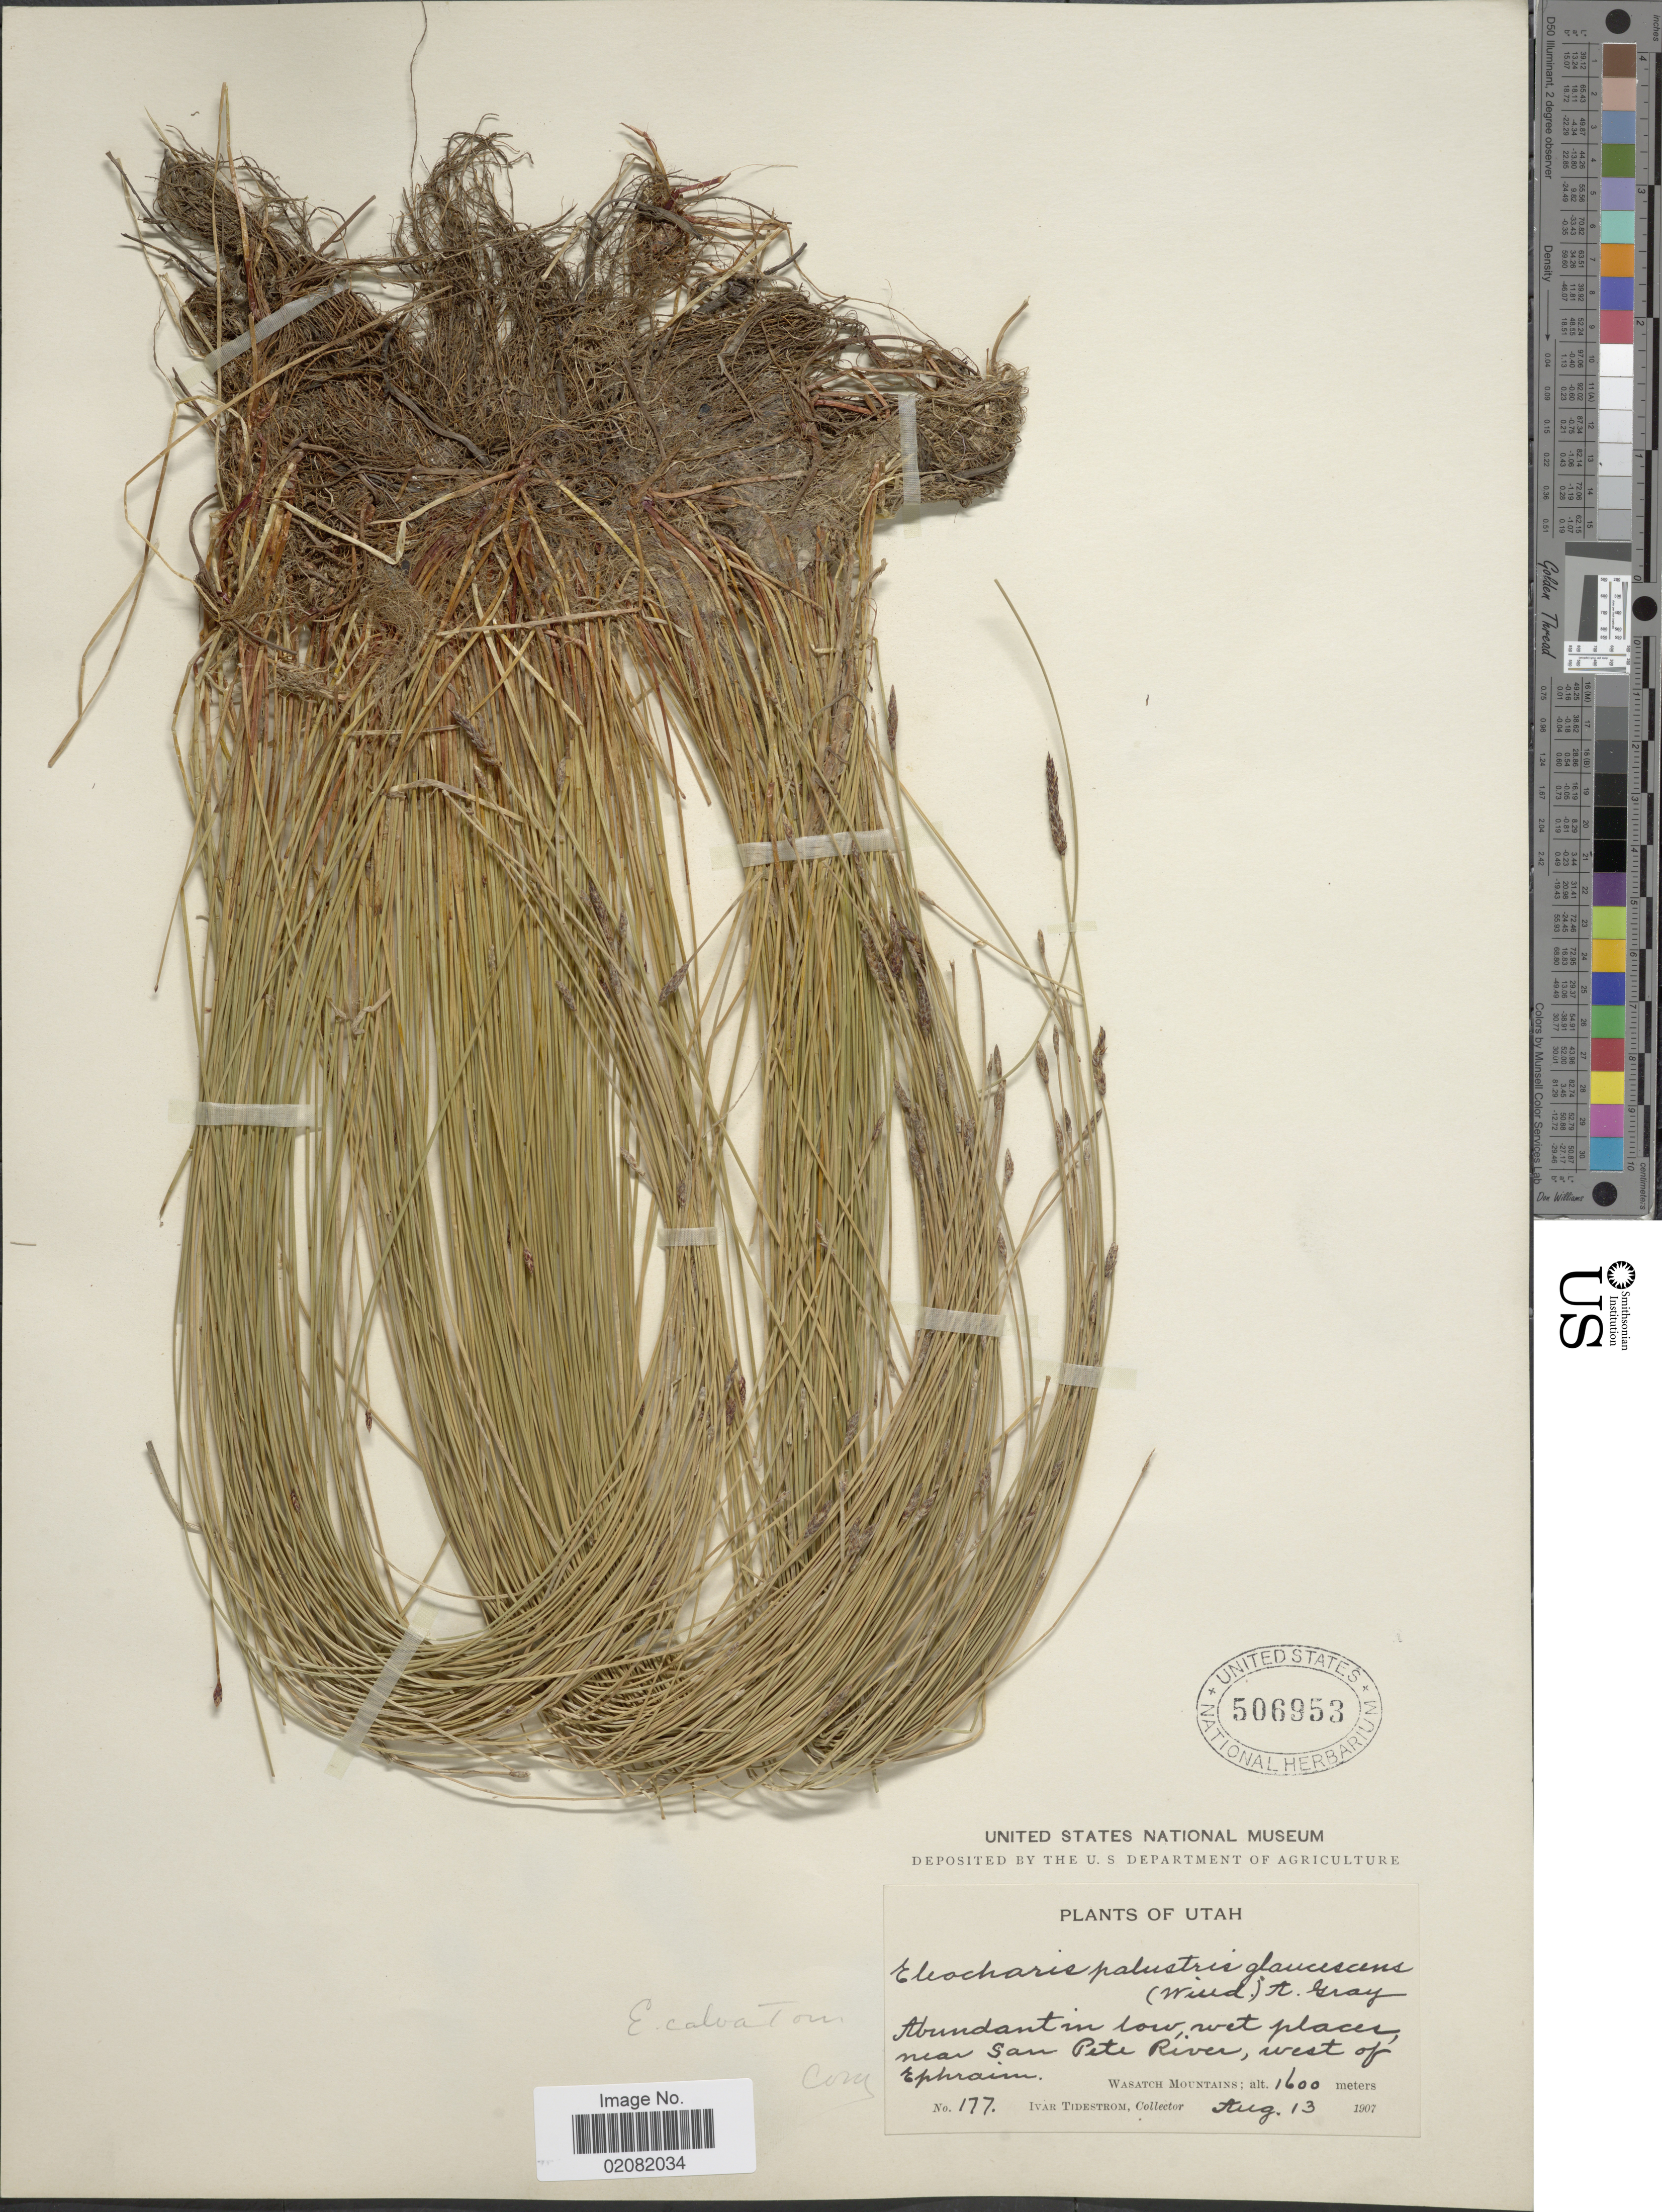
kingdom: Plantae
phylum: Tracheophyta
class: Liliopsida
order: Poales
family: Cyperaceae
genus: Eleocharis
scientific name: Eleocharis erythropoda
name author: Steud.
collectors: I. F. Tidestrom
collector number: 177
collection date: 1907-08-13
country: United States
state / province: Utah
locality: Abundant in low, wet places near San Pete River, west of Ephraim, Wasatch Mountains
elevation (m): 1600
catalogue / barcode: US 506953